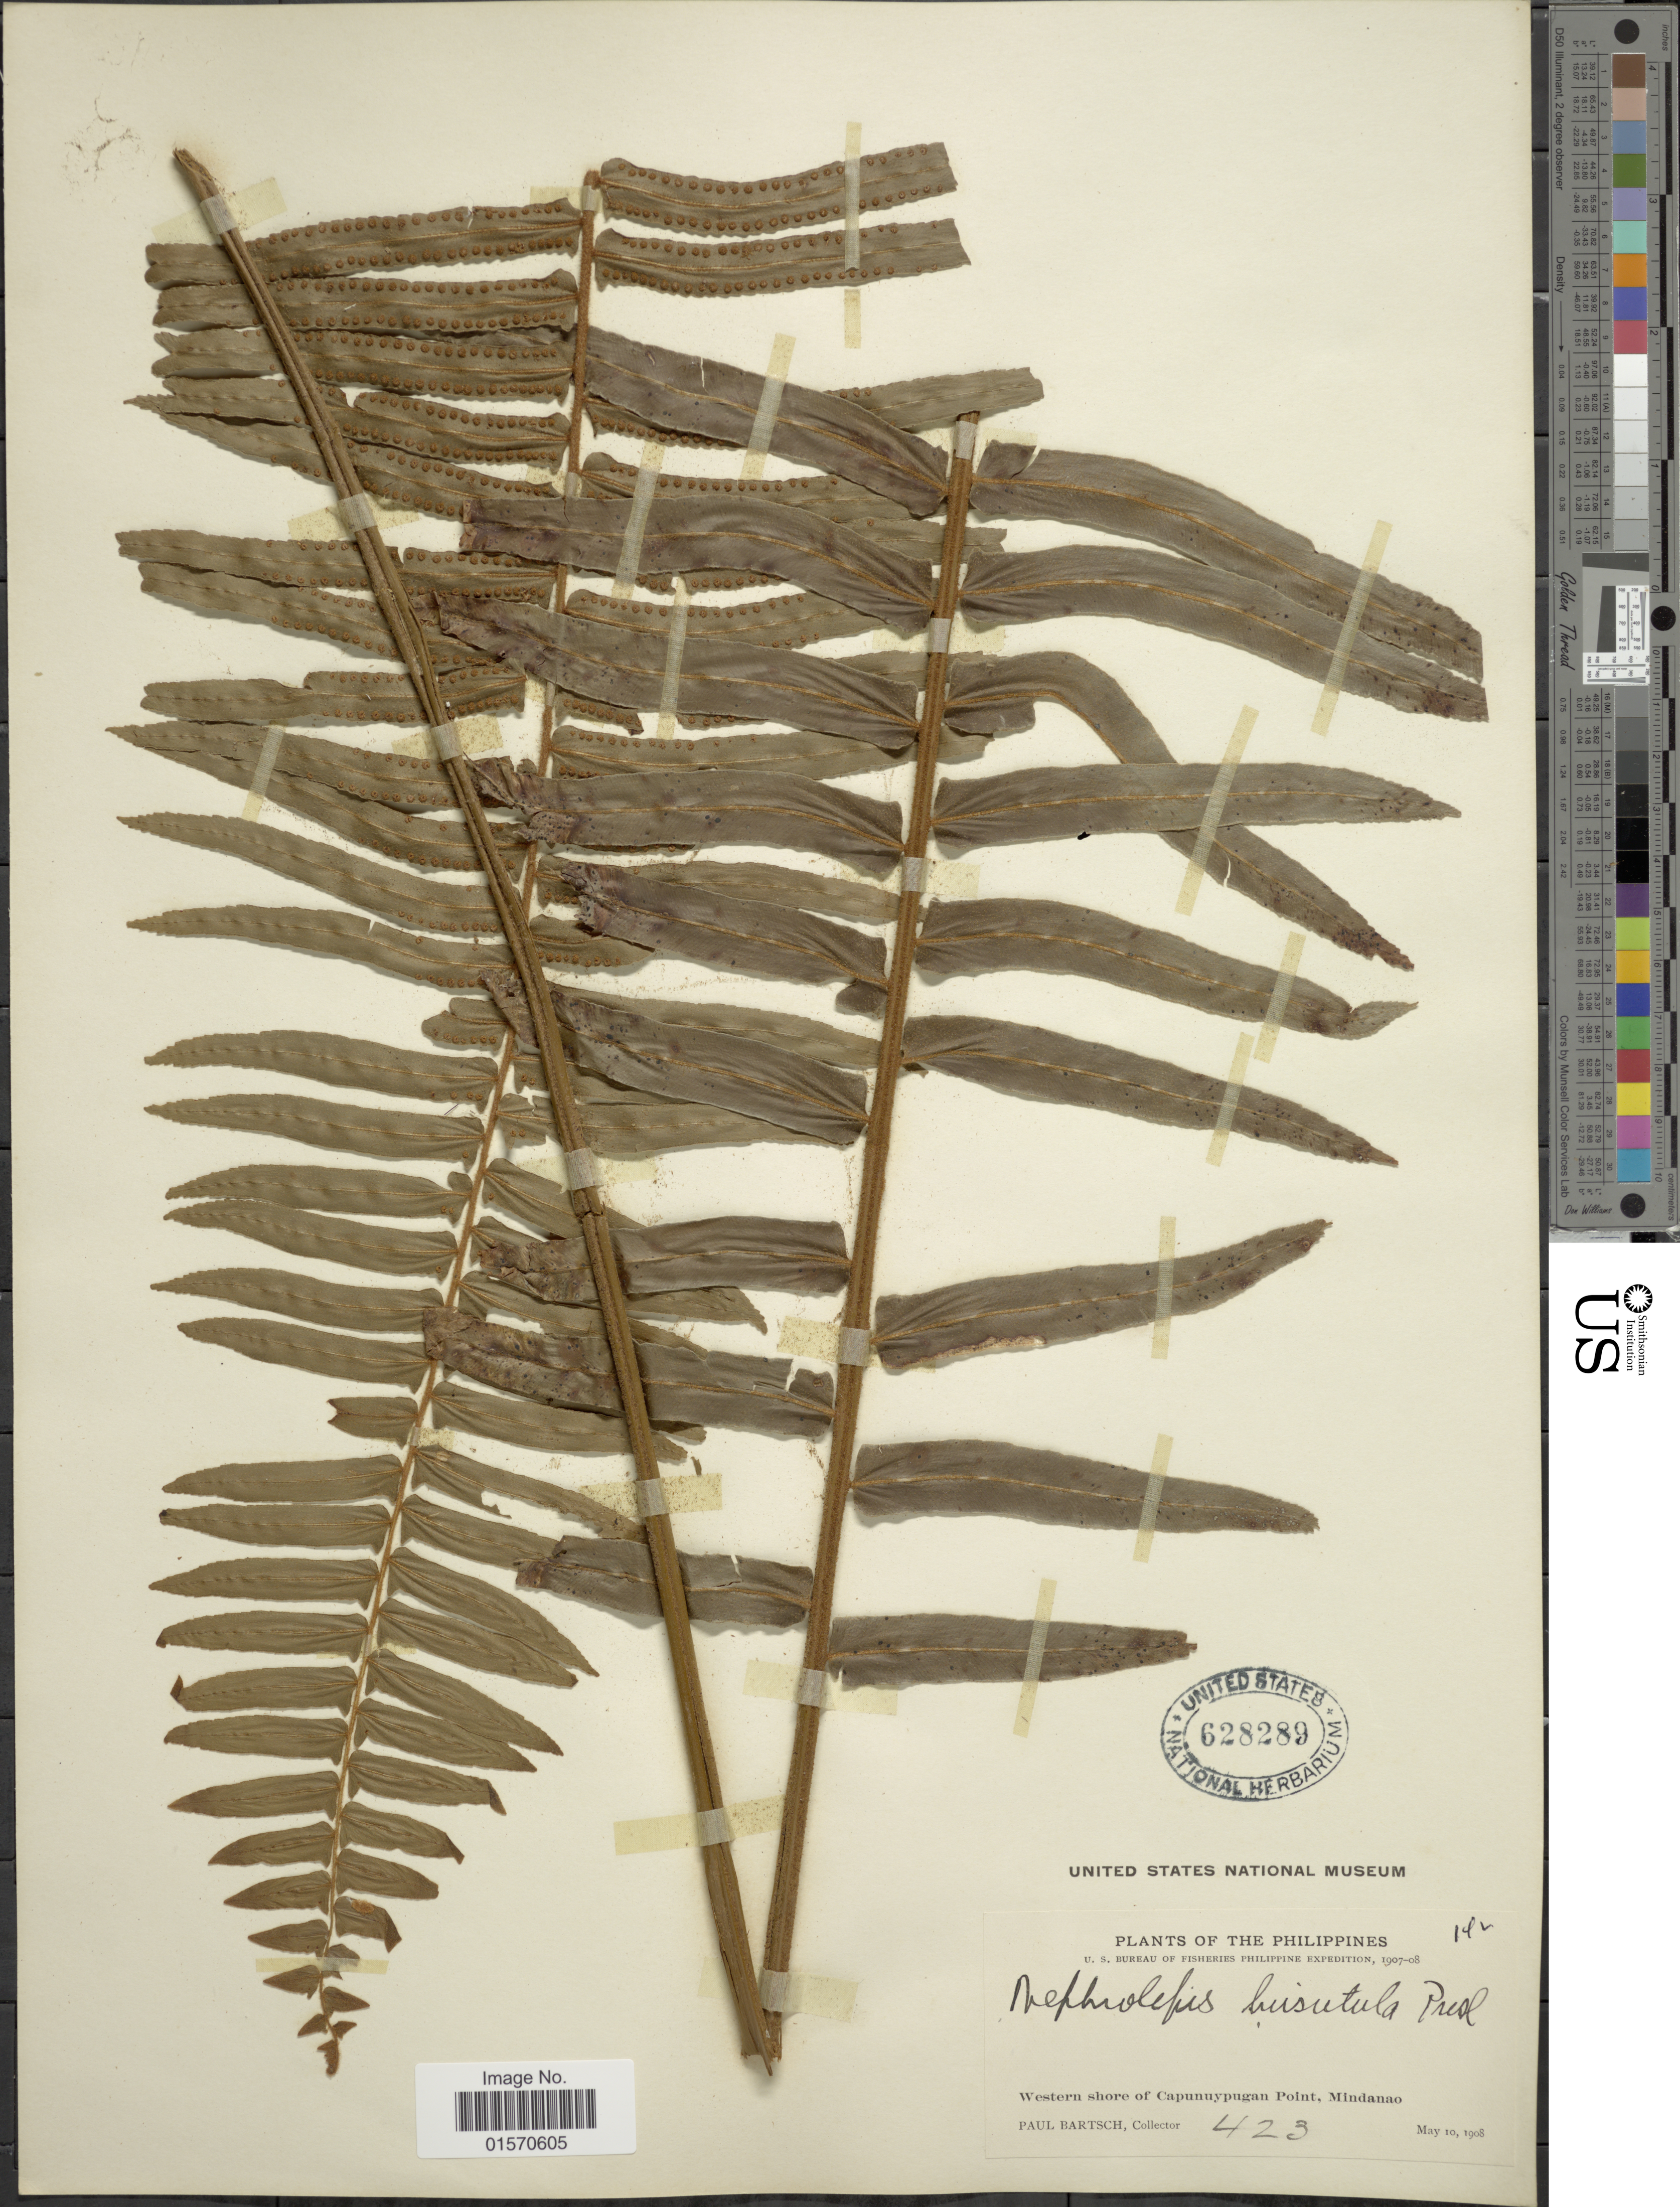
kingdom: Plantae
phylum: Tracheophyta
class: Polypodiopsida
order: Polypodiales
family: Nephrolepidaceae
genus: Nephrolepis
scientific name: Nephrolepis hirsutula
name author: (G. Forst.) C. Presl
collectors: P. Bartsch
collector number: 423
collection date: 1908-05-10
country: Philippines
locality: Western shore of Capunuypugan Point, Mindanao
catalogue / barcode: US 628289